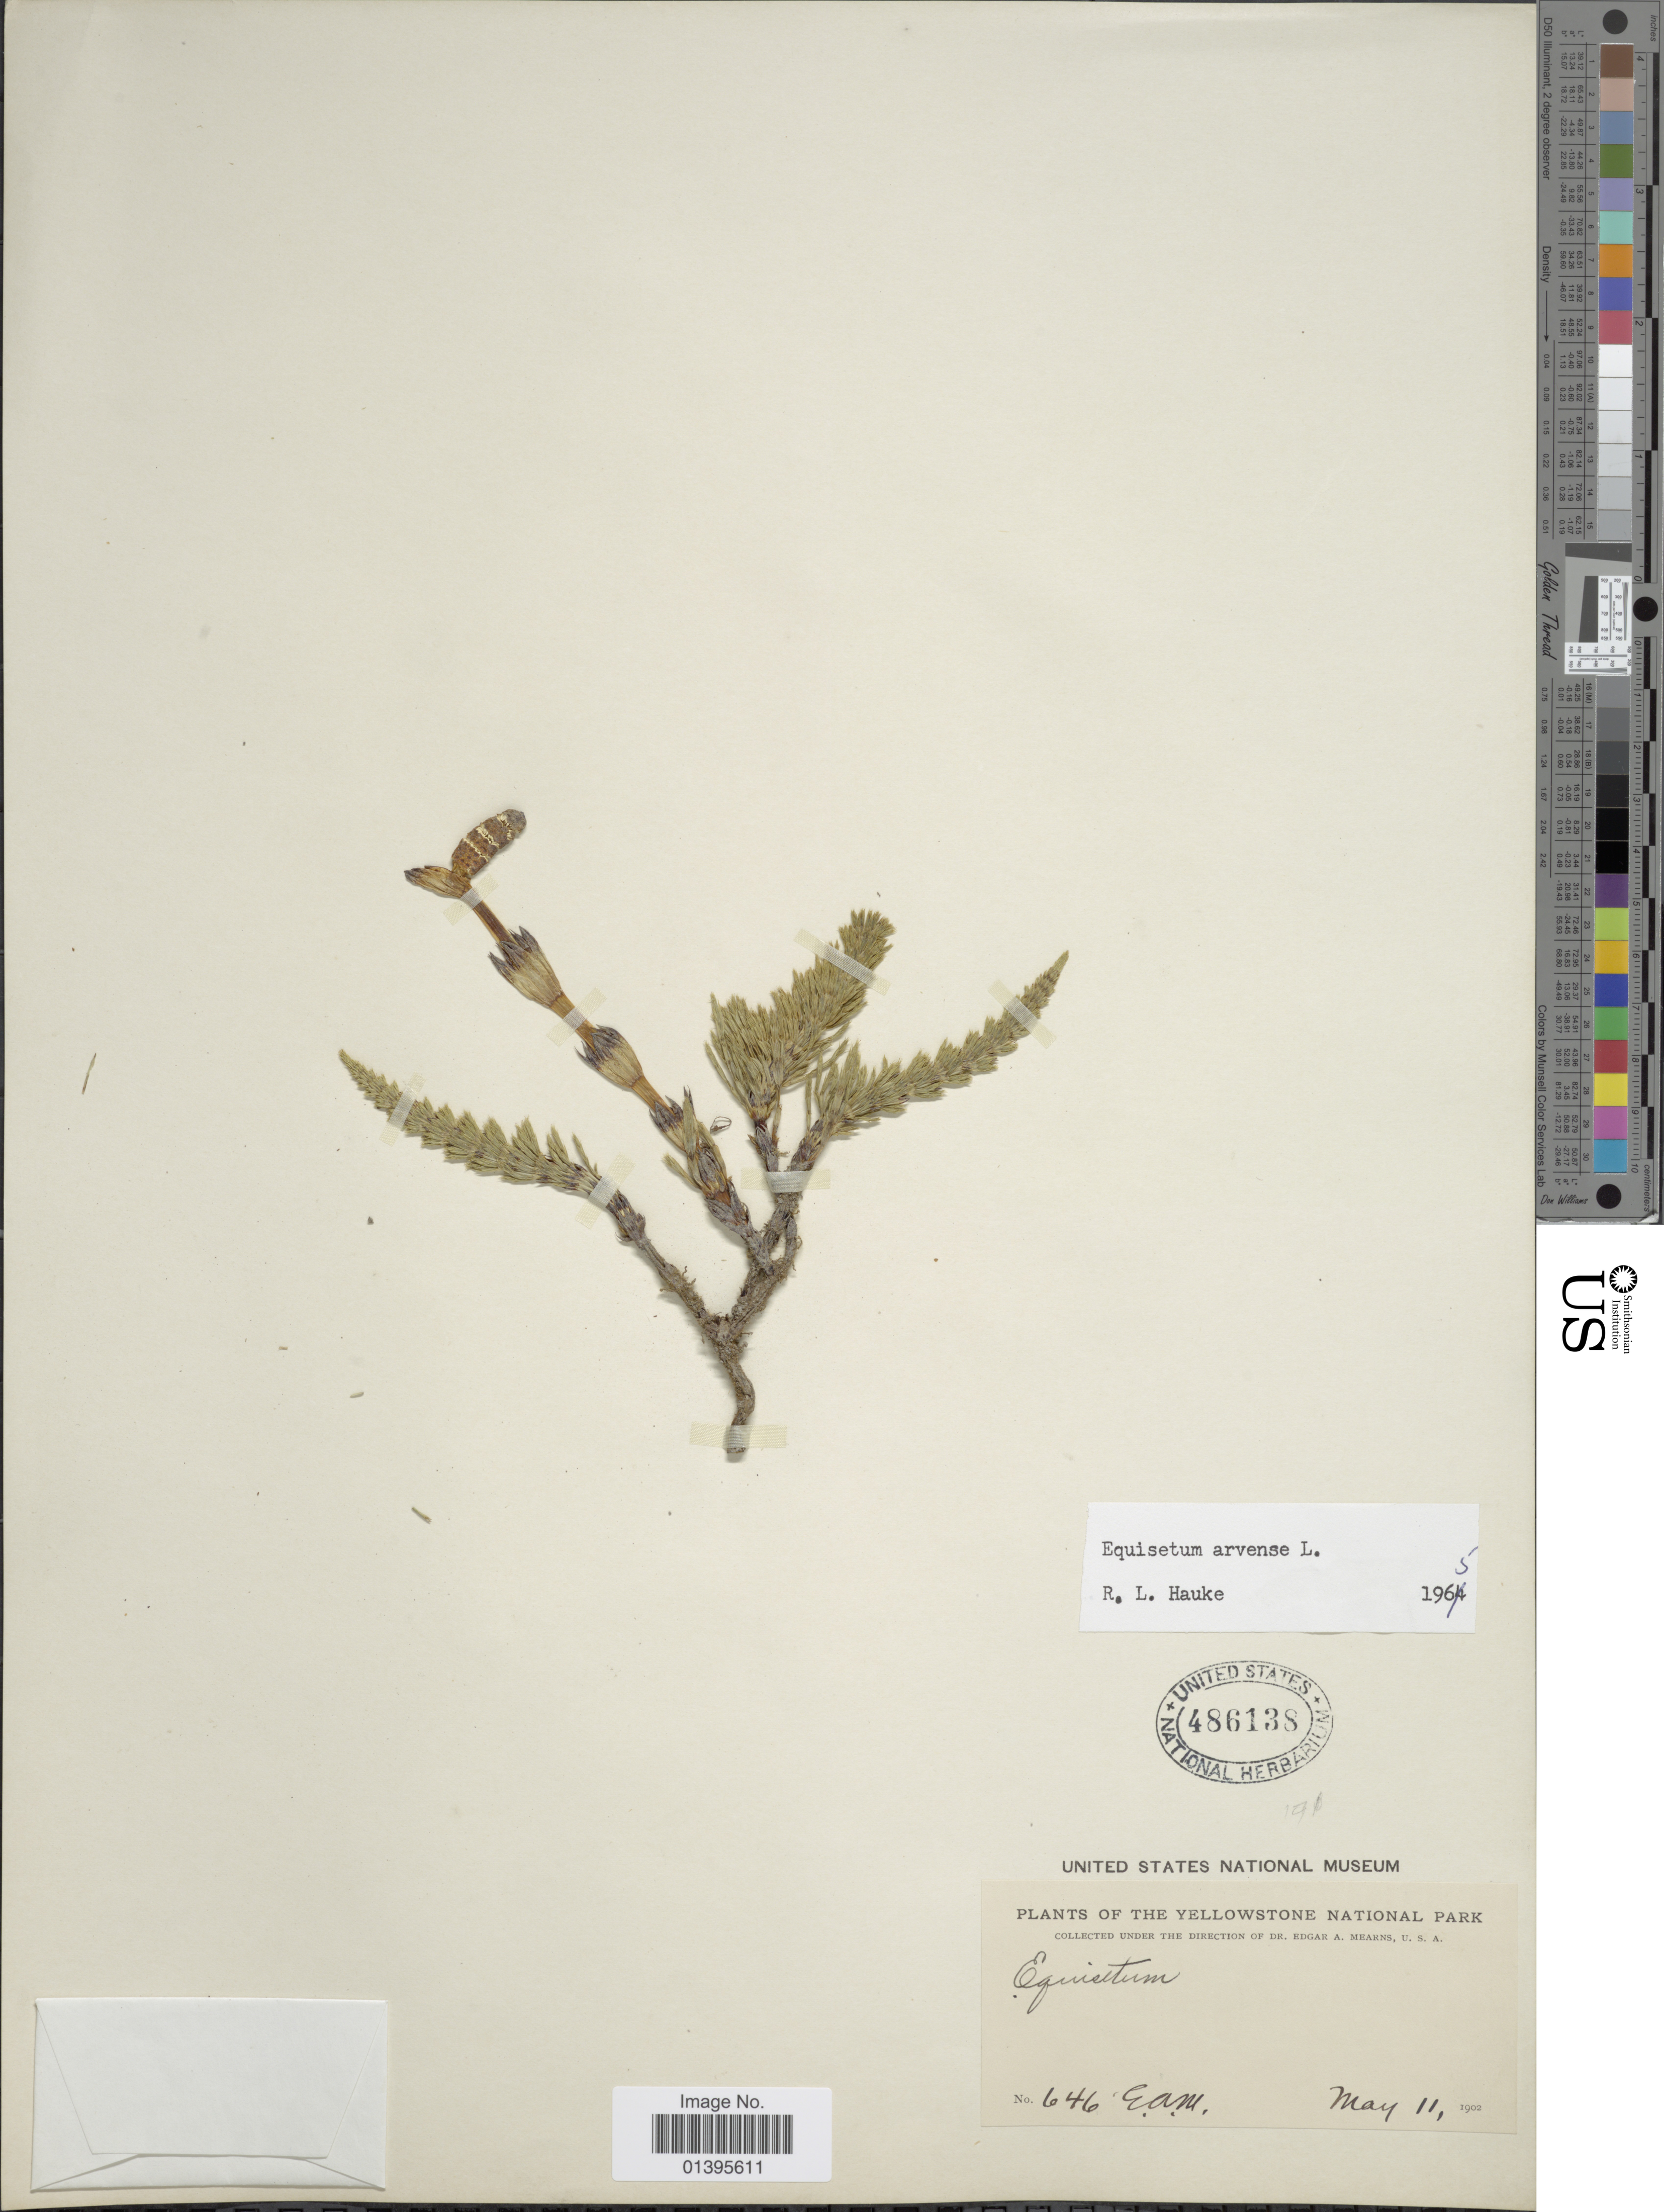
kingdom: Plantae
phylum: Tracheophyta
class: Polypodiopsida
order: Equisetales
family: Equisetaceae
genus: Equisetum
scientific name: Equisetum arvense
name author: L.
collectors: E. A. Mearns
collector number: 646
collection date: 1902-05-11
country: United States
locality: Yellowstone National Park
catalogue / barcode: US 486138